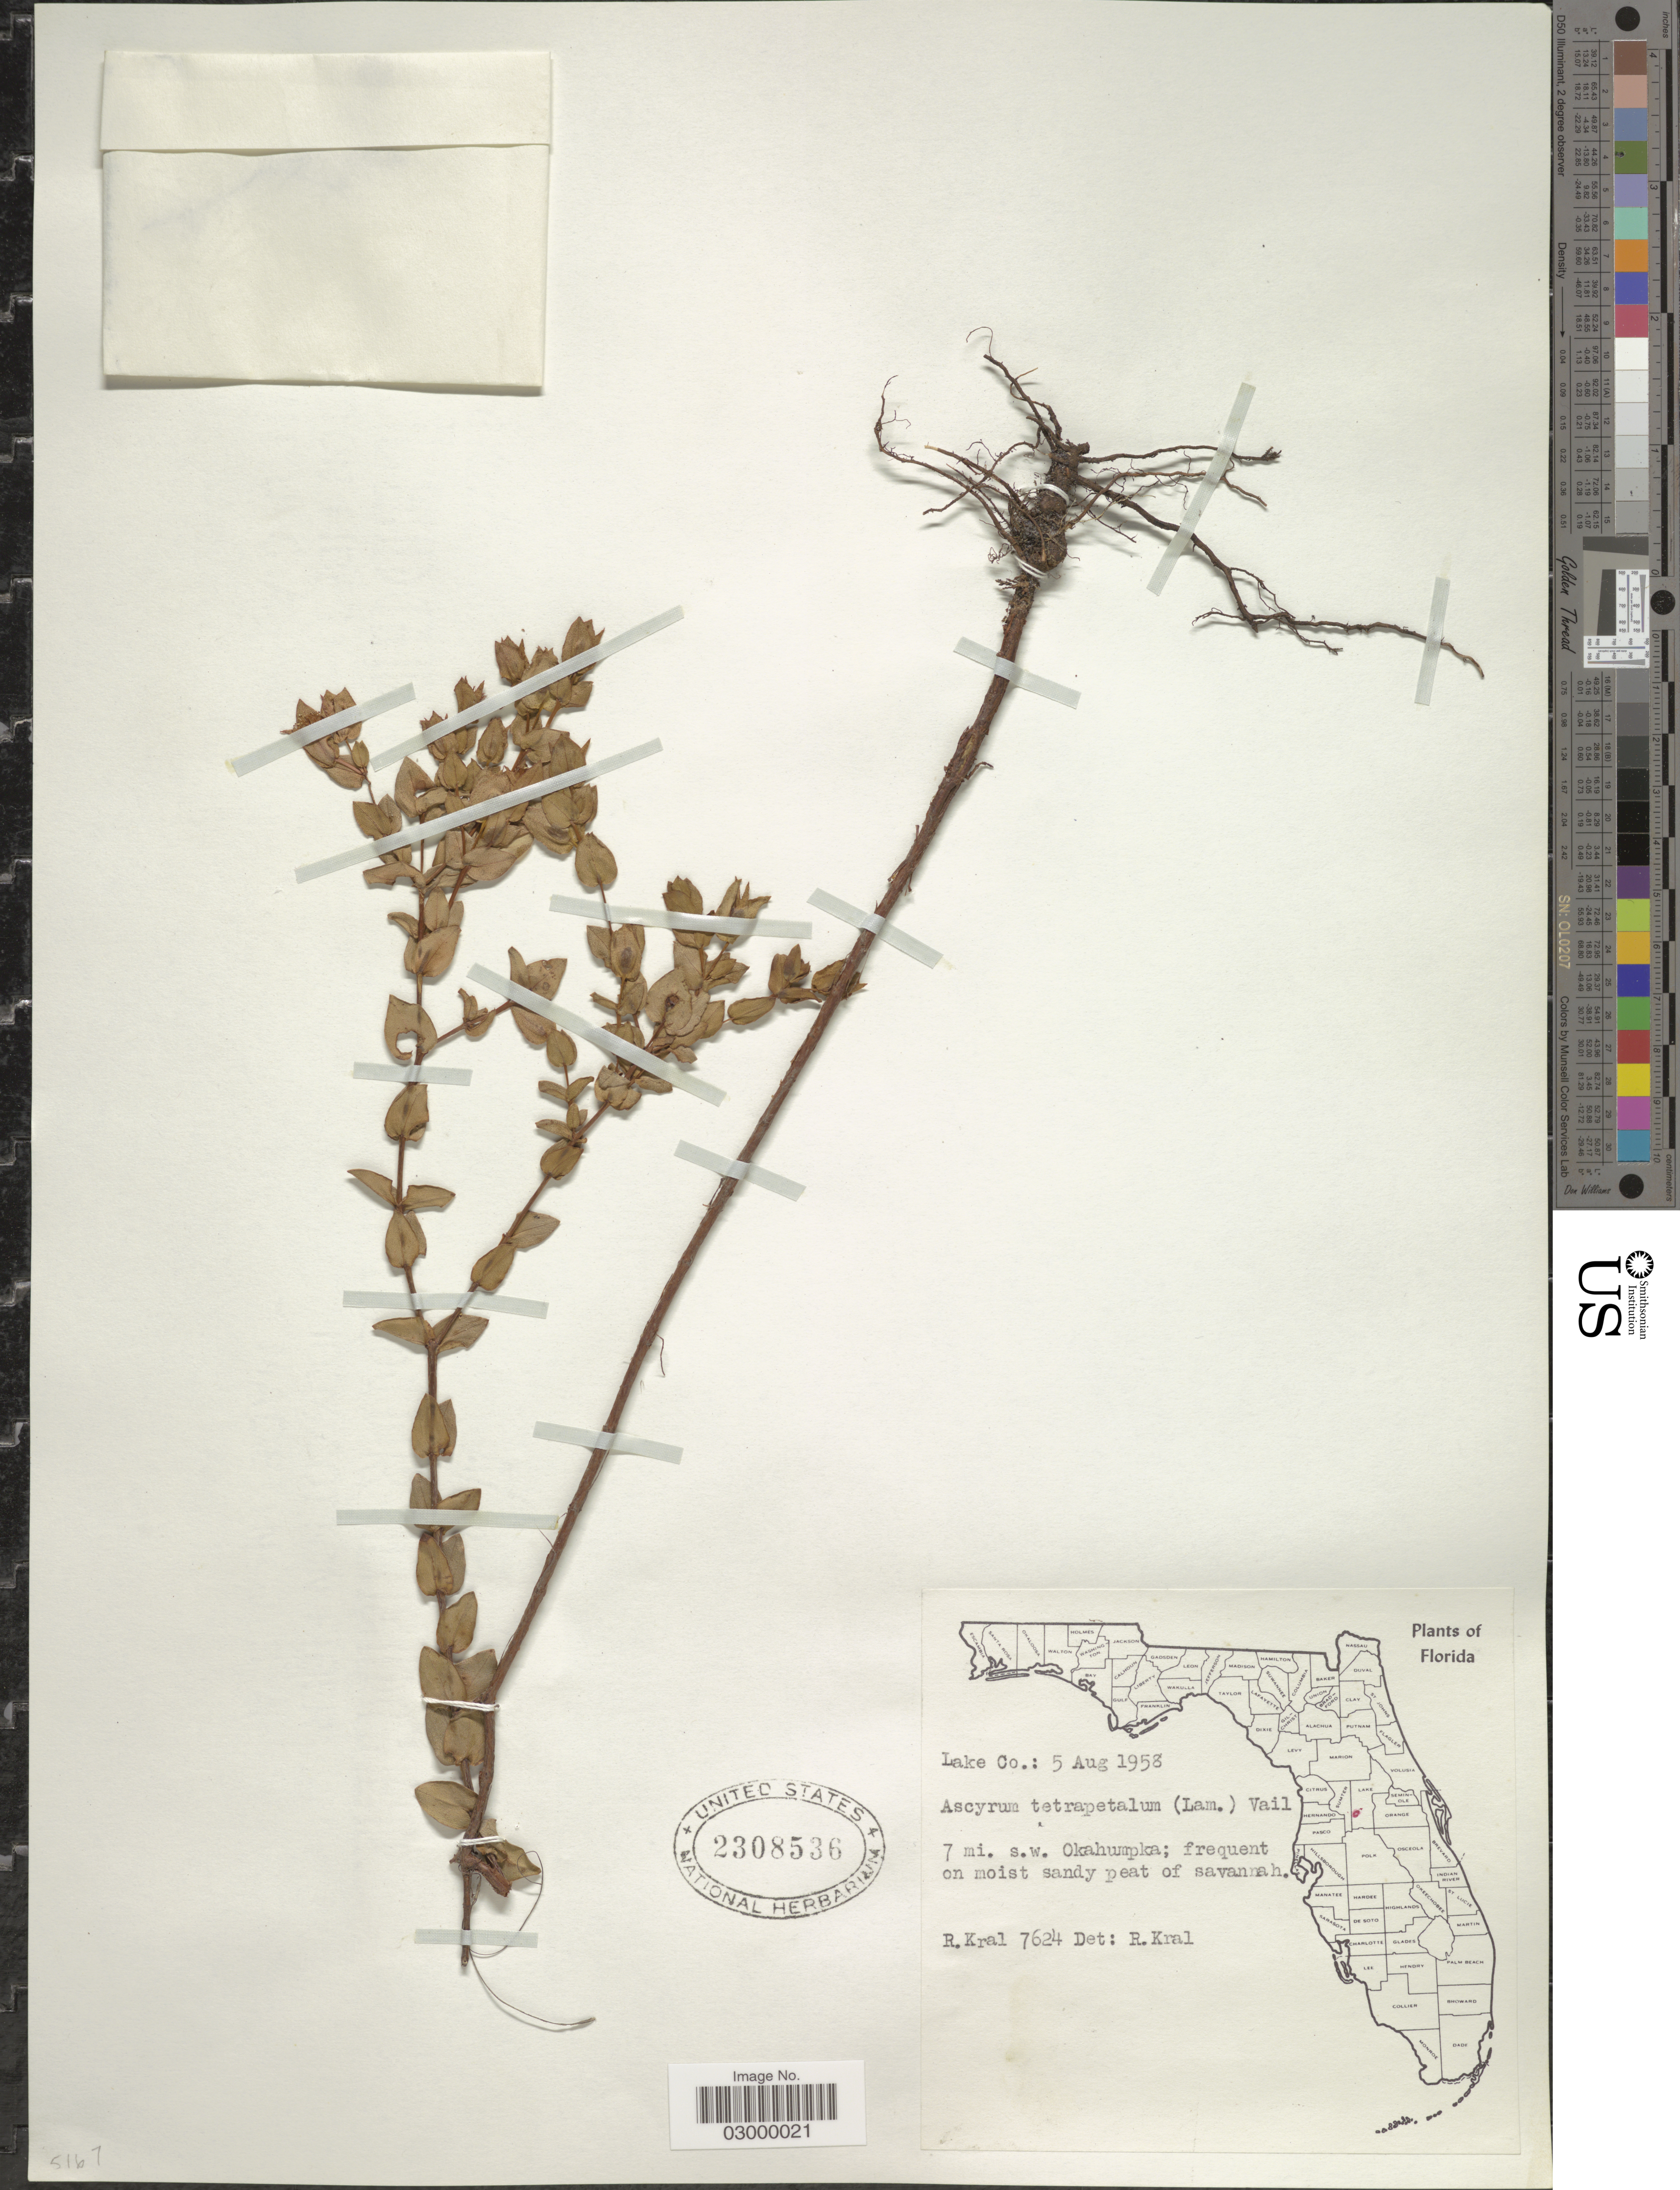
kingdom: Plantae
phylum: Tracheophyta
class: Magnoliopsida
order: Malpighiales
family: Hypericaceae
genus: Hypericum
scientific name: Hypericum tetrapetalum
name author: Lam.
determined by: Strong, Mark T., (BOT), Smithsonian Institution - National Museum of Natural History (UNITED STATES)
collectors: R. Kral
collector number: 7624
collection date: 1958-08-05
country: United States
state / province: Florida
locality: Lake Co. 7 mi. s.w. Okahumpka.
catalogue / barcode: US 2308536